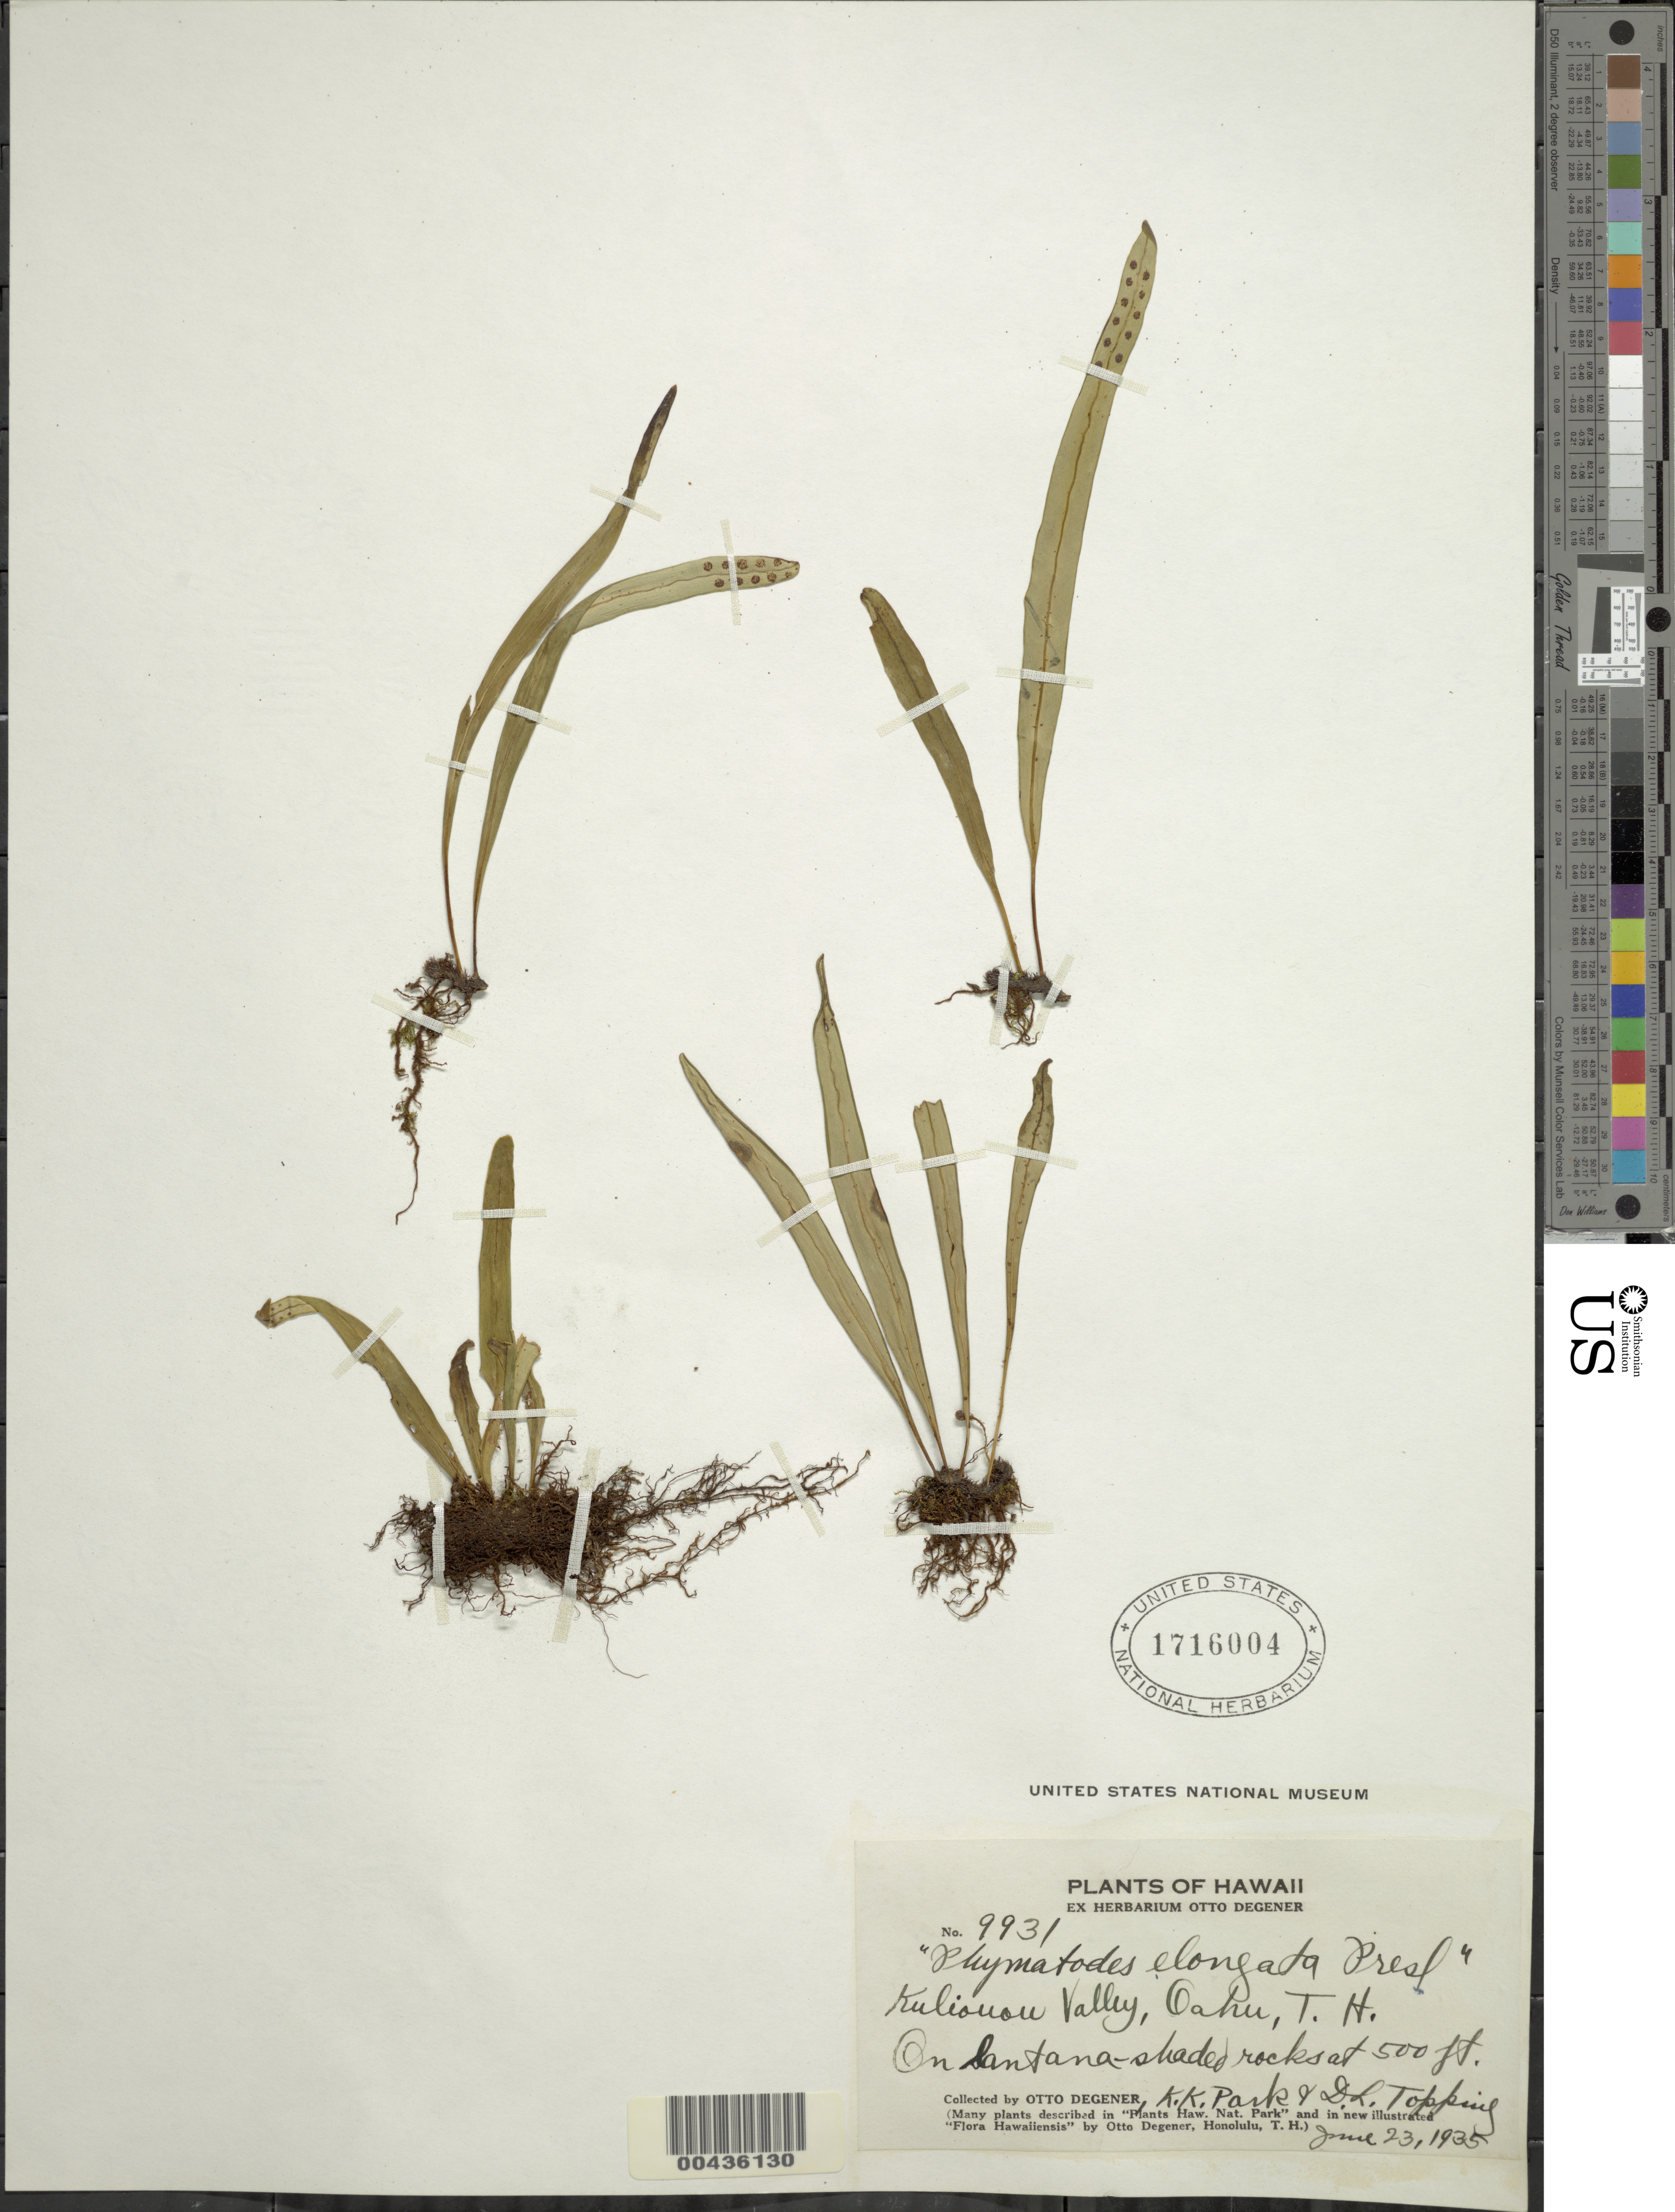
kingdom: Plantae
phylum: Tracheophyta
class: Polypodiopsida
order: Polypodiales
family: Polypodiaceae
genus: Lepisorus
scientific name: Lepisorus thunbergianus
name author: (Kaulf.) Ching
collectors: O. Degener, K. Park & D. L. Topping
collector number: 9931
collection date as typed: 23 Jun 1935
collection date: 1935-06-23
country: United States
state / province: Hawaii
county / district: Honolulu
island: Oahu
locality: Kuliouou Valley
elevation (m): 152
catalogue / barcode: US 1716004